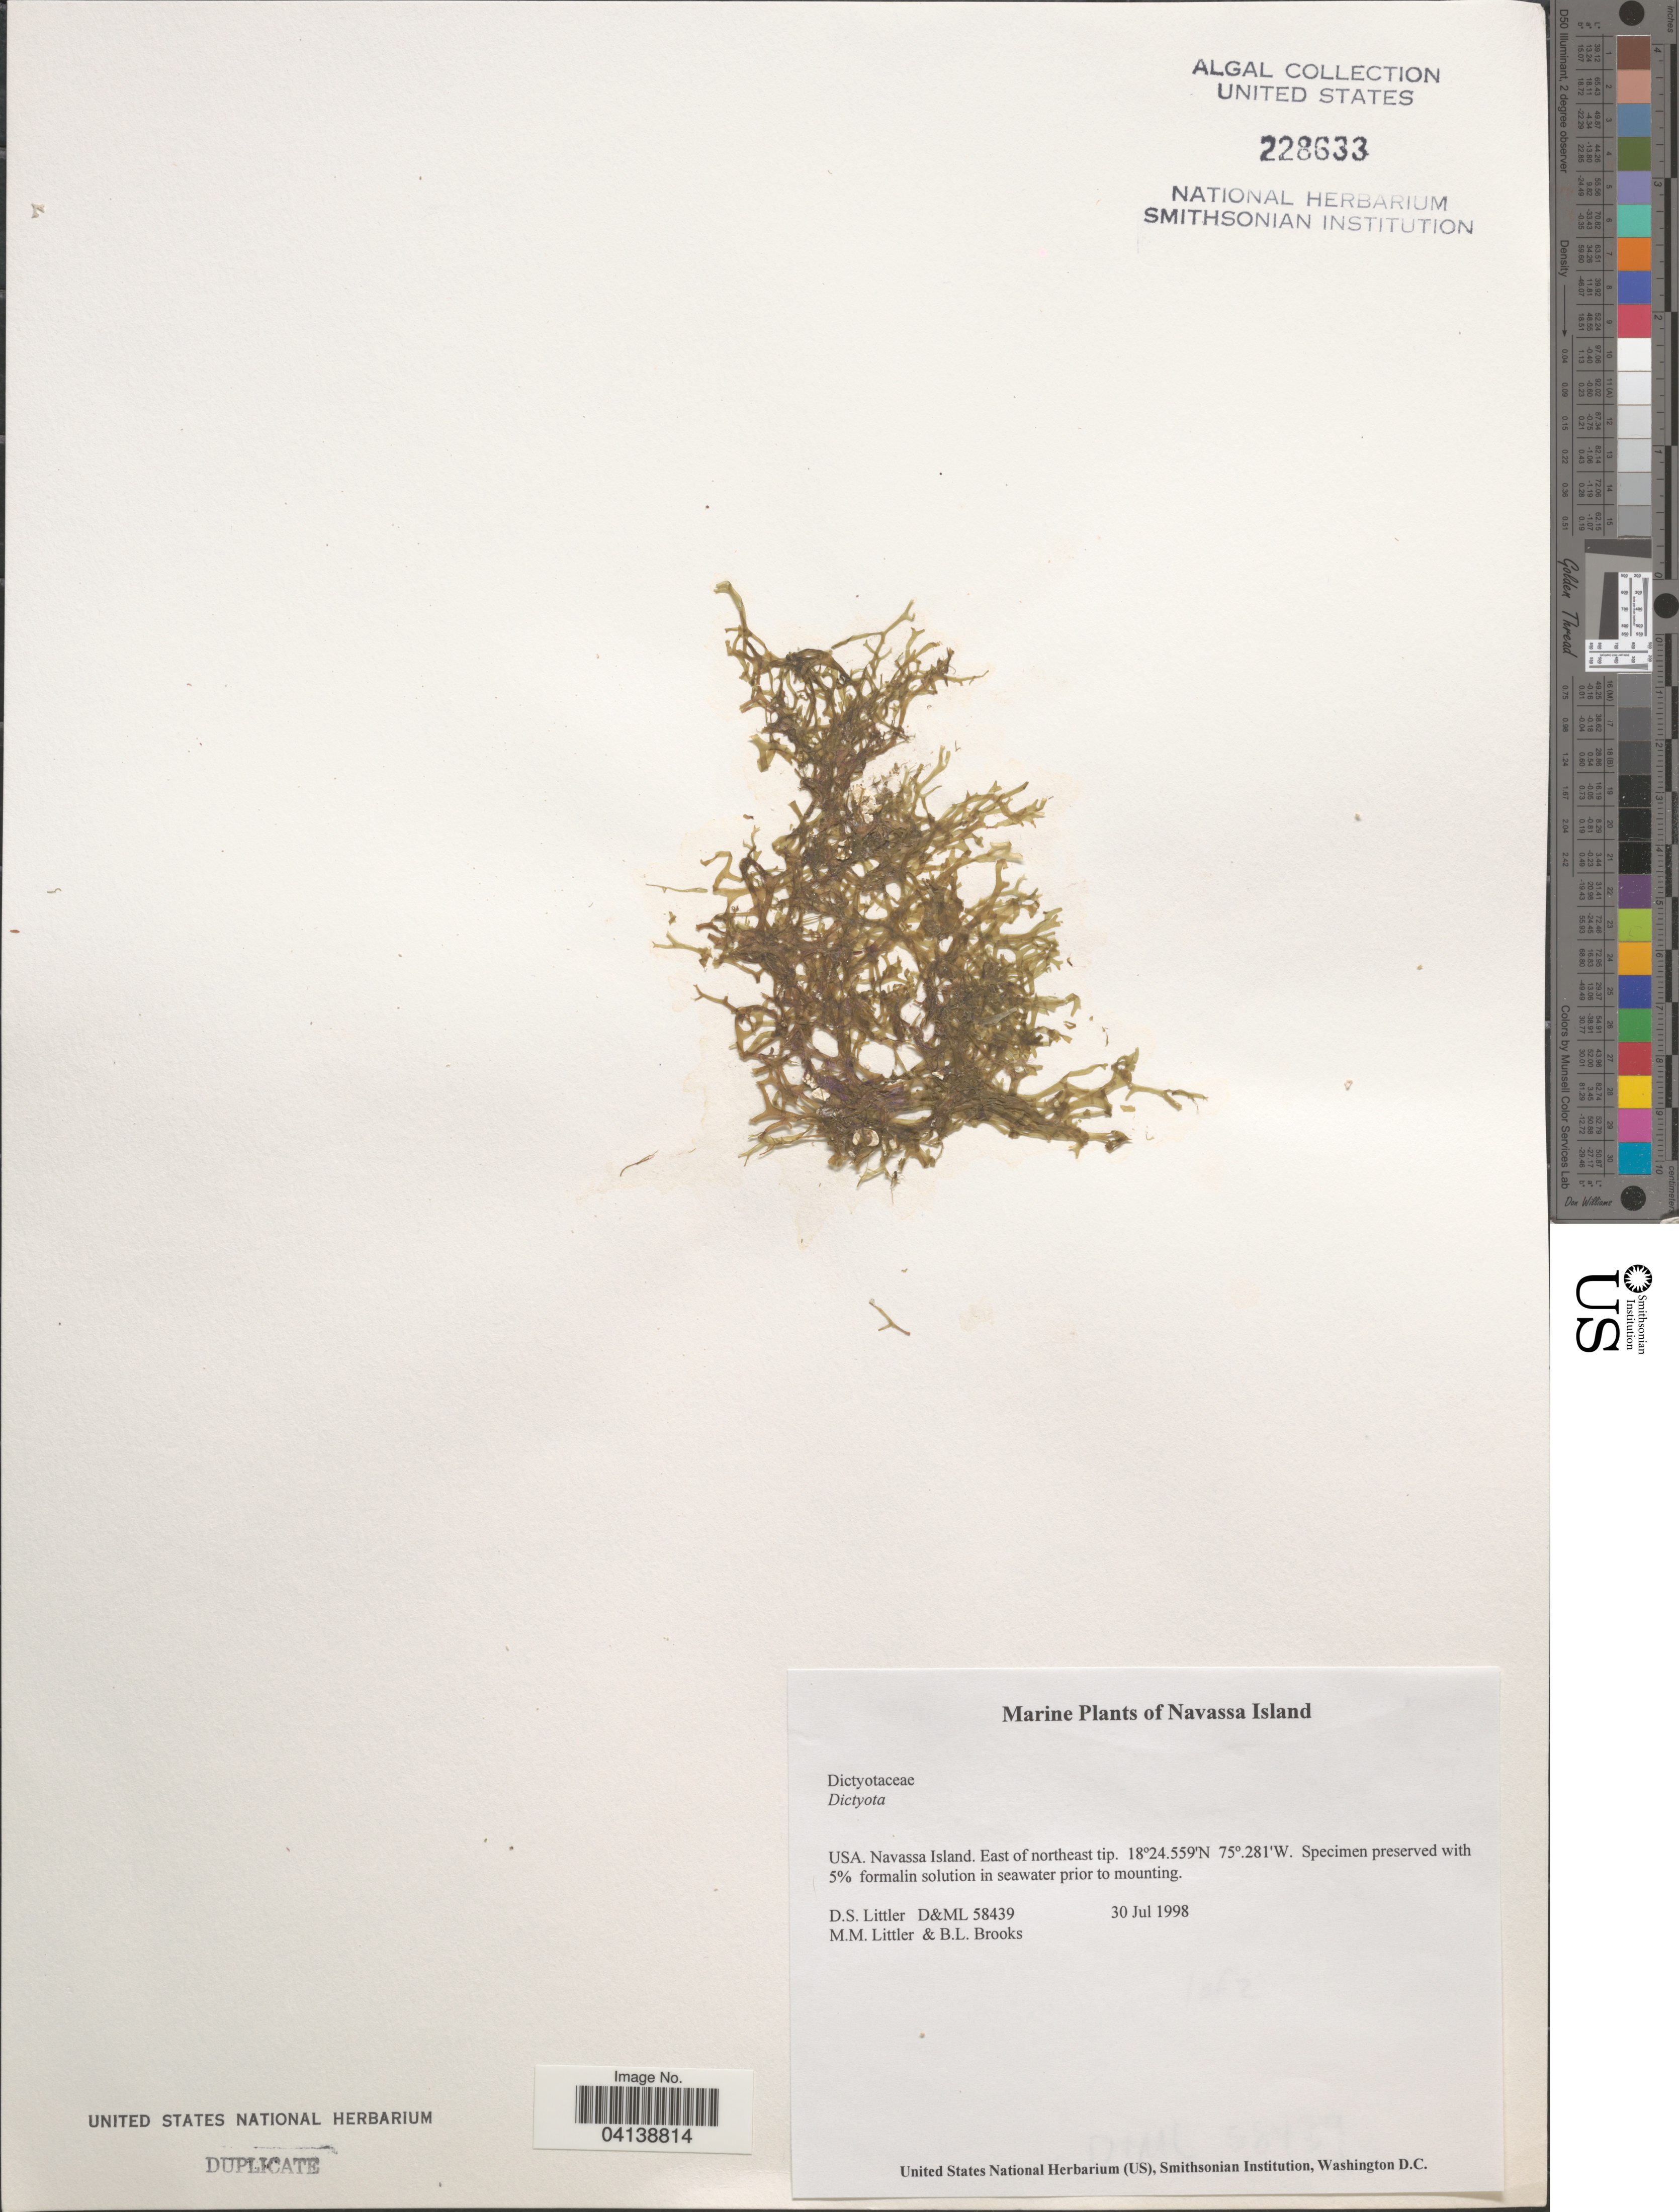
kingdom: Chromista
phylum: Ochrophyta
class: Phaeophyceae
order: Dictyotales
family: Dictyotaceae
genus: Dictyota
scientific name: Dictyota sp.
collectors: D. S. Littler & B. Brooks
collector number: D&ML58439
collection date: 1998-07-30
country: Navassa Island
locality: Navassa Island. East of northeast tip.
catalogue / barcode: US 228633